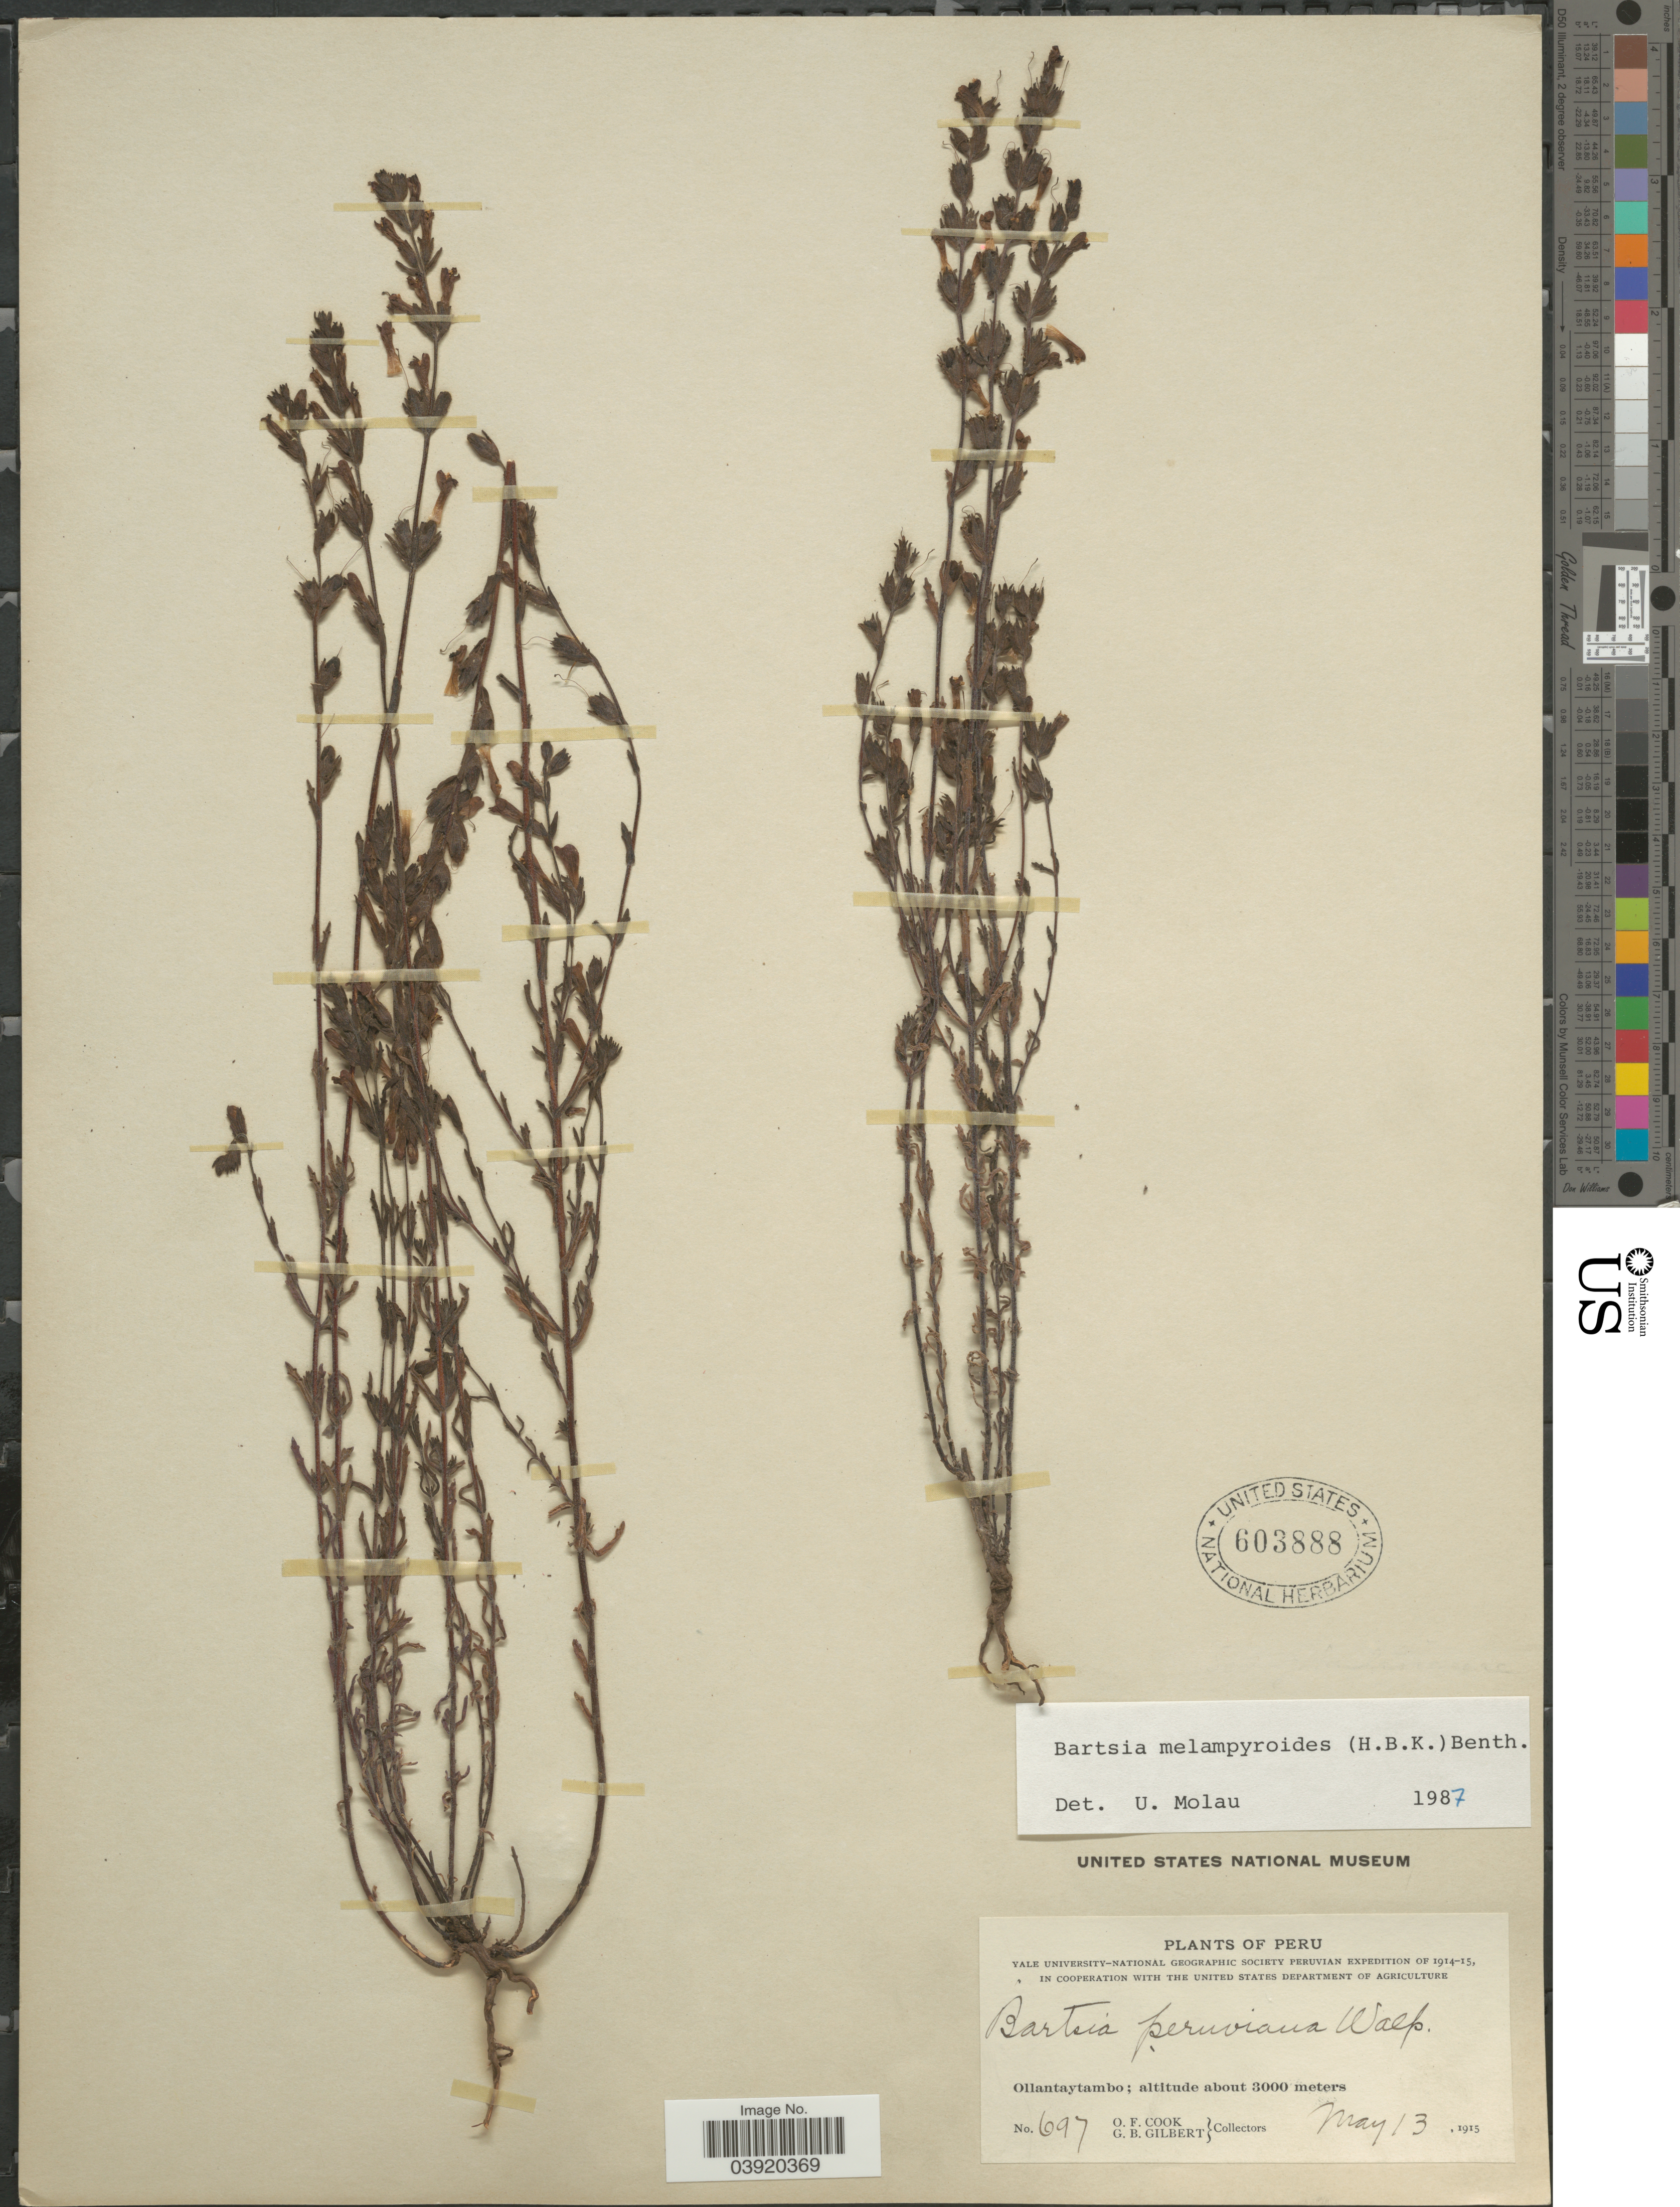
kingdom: Plantae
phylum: Tracheophyta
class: Magnoliopsida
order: Lamiales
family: Orobanchaceae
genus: Bartsia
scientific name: Bartsia melampyroides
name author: (Kunth) Benth.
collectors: O. F. Cook & G. B. Gilbert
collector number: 697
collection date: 1915-05-13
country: Peru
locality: OIlantaytambo.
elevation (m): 3000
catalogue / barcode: US 603888